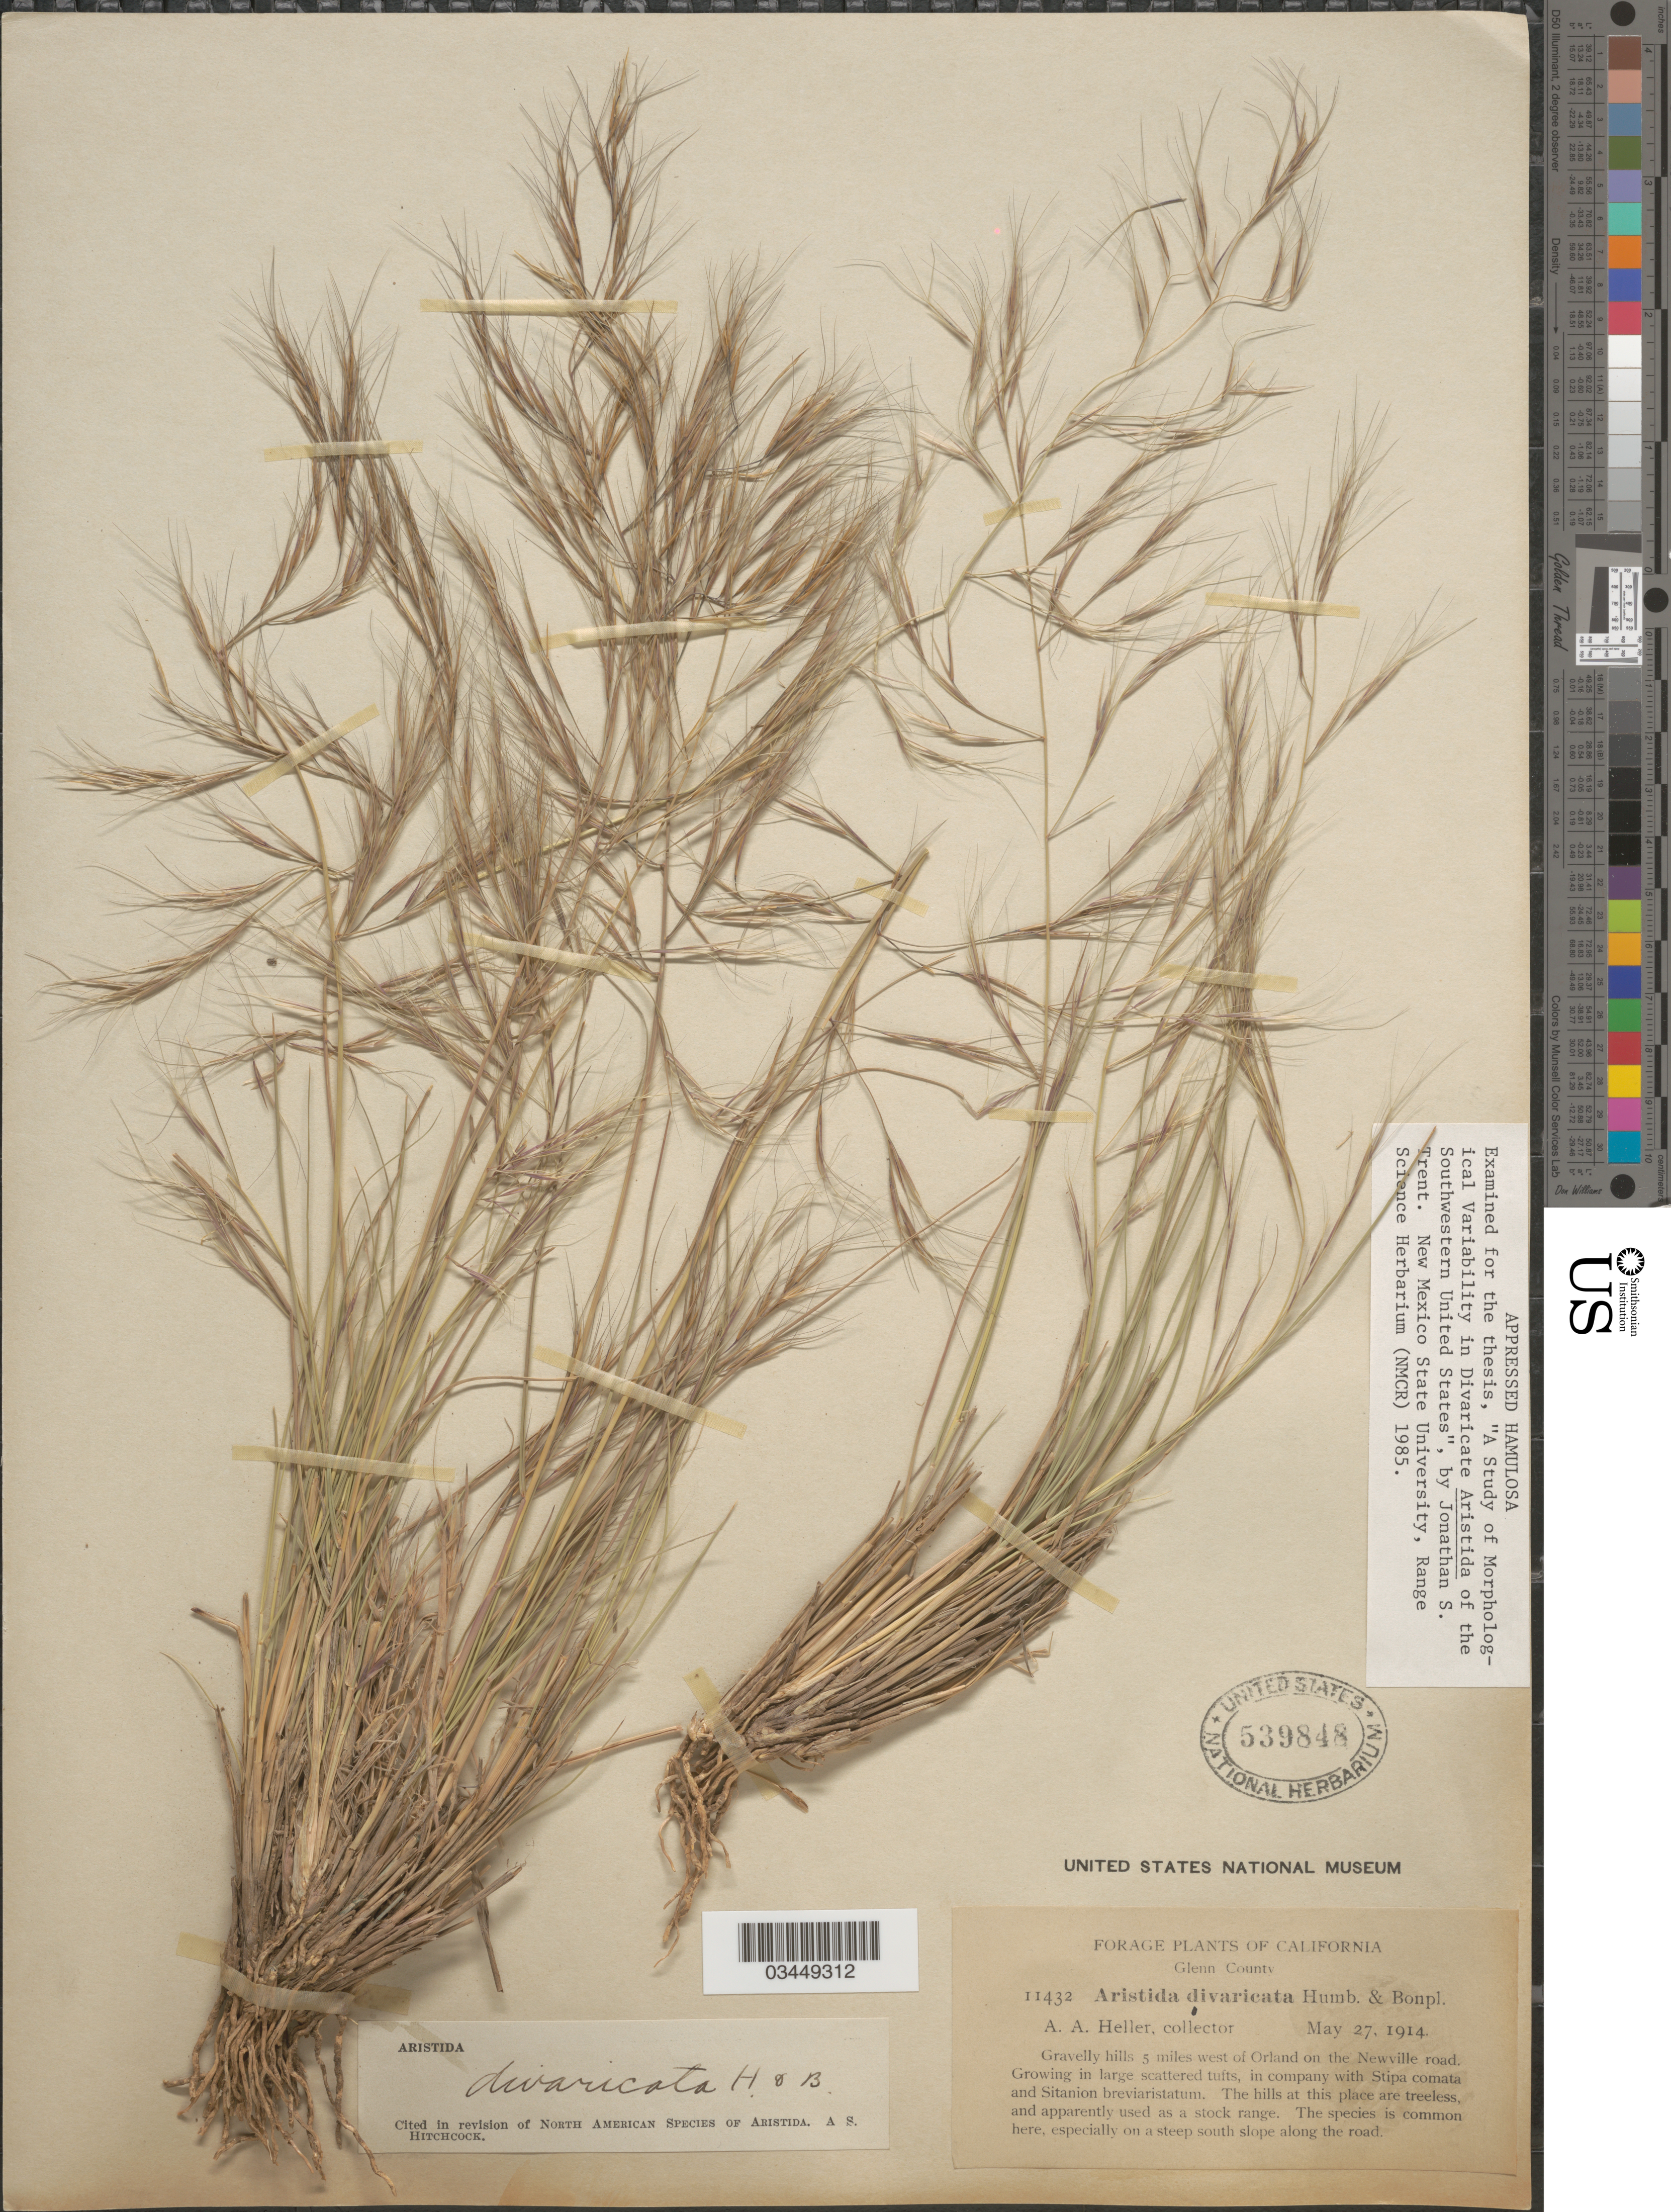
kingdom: Plantae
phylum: Tracheophyta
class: Liliopsida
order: Poales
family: Poaceae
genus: Aristida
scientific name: Aristida hamulosa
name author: Henr.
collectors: A. A. Heller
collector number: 11432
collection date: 1914-05-27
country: United States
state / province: California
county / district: Glenn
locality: Glenn County. Gravelly hills 5 miles west of Orland on the Newville road.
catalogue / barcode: US 539848